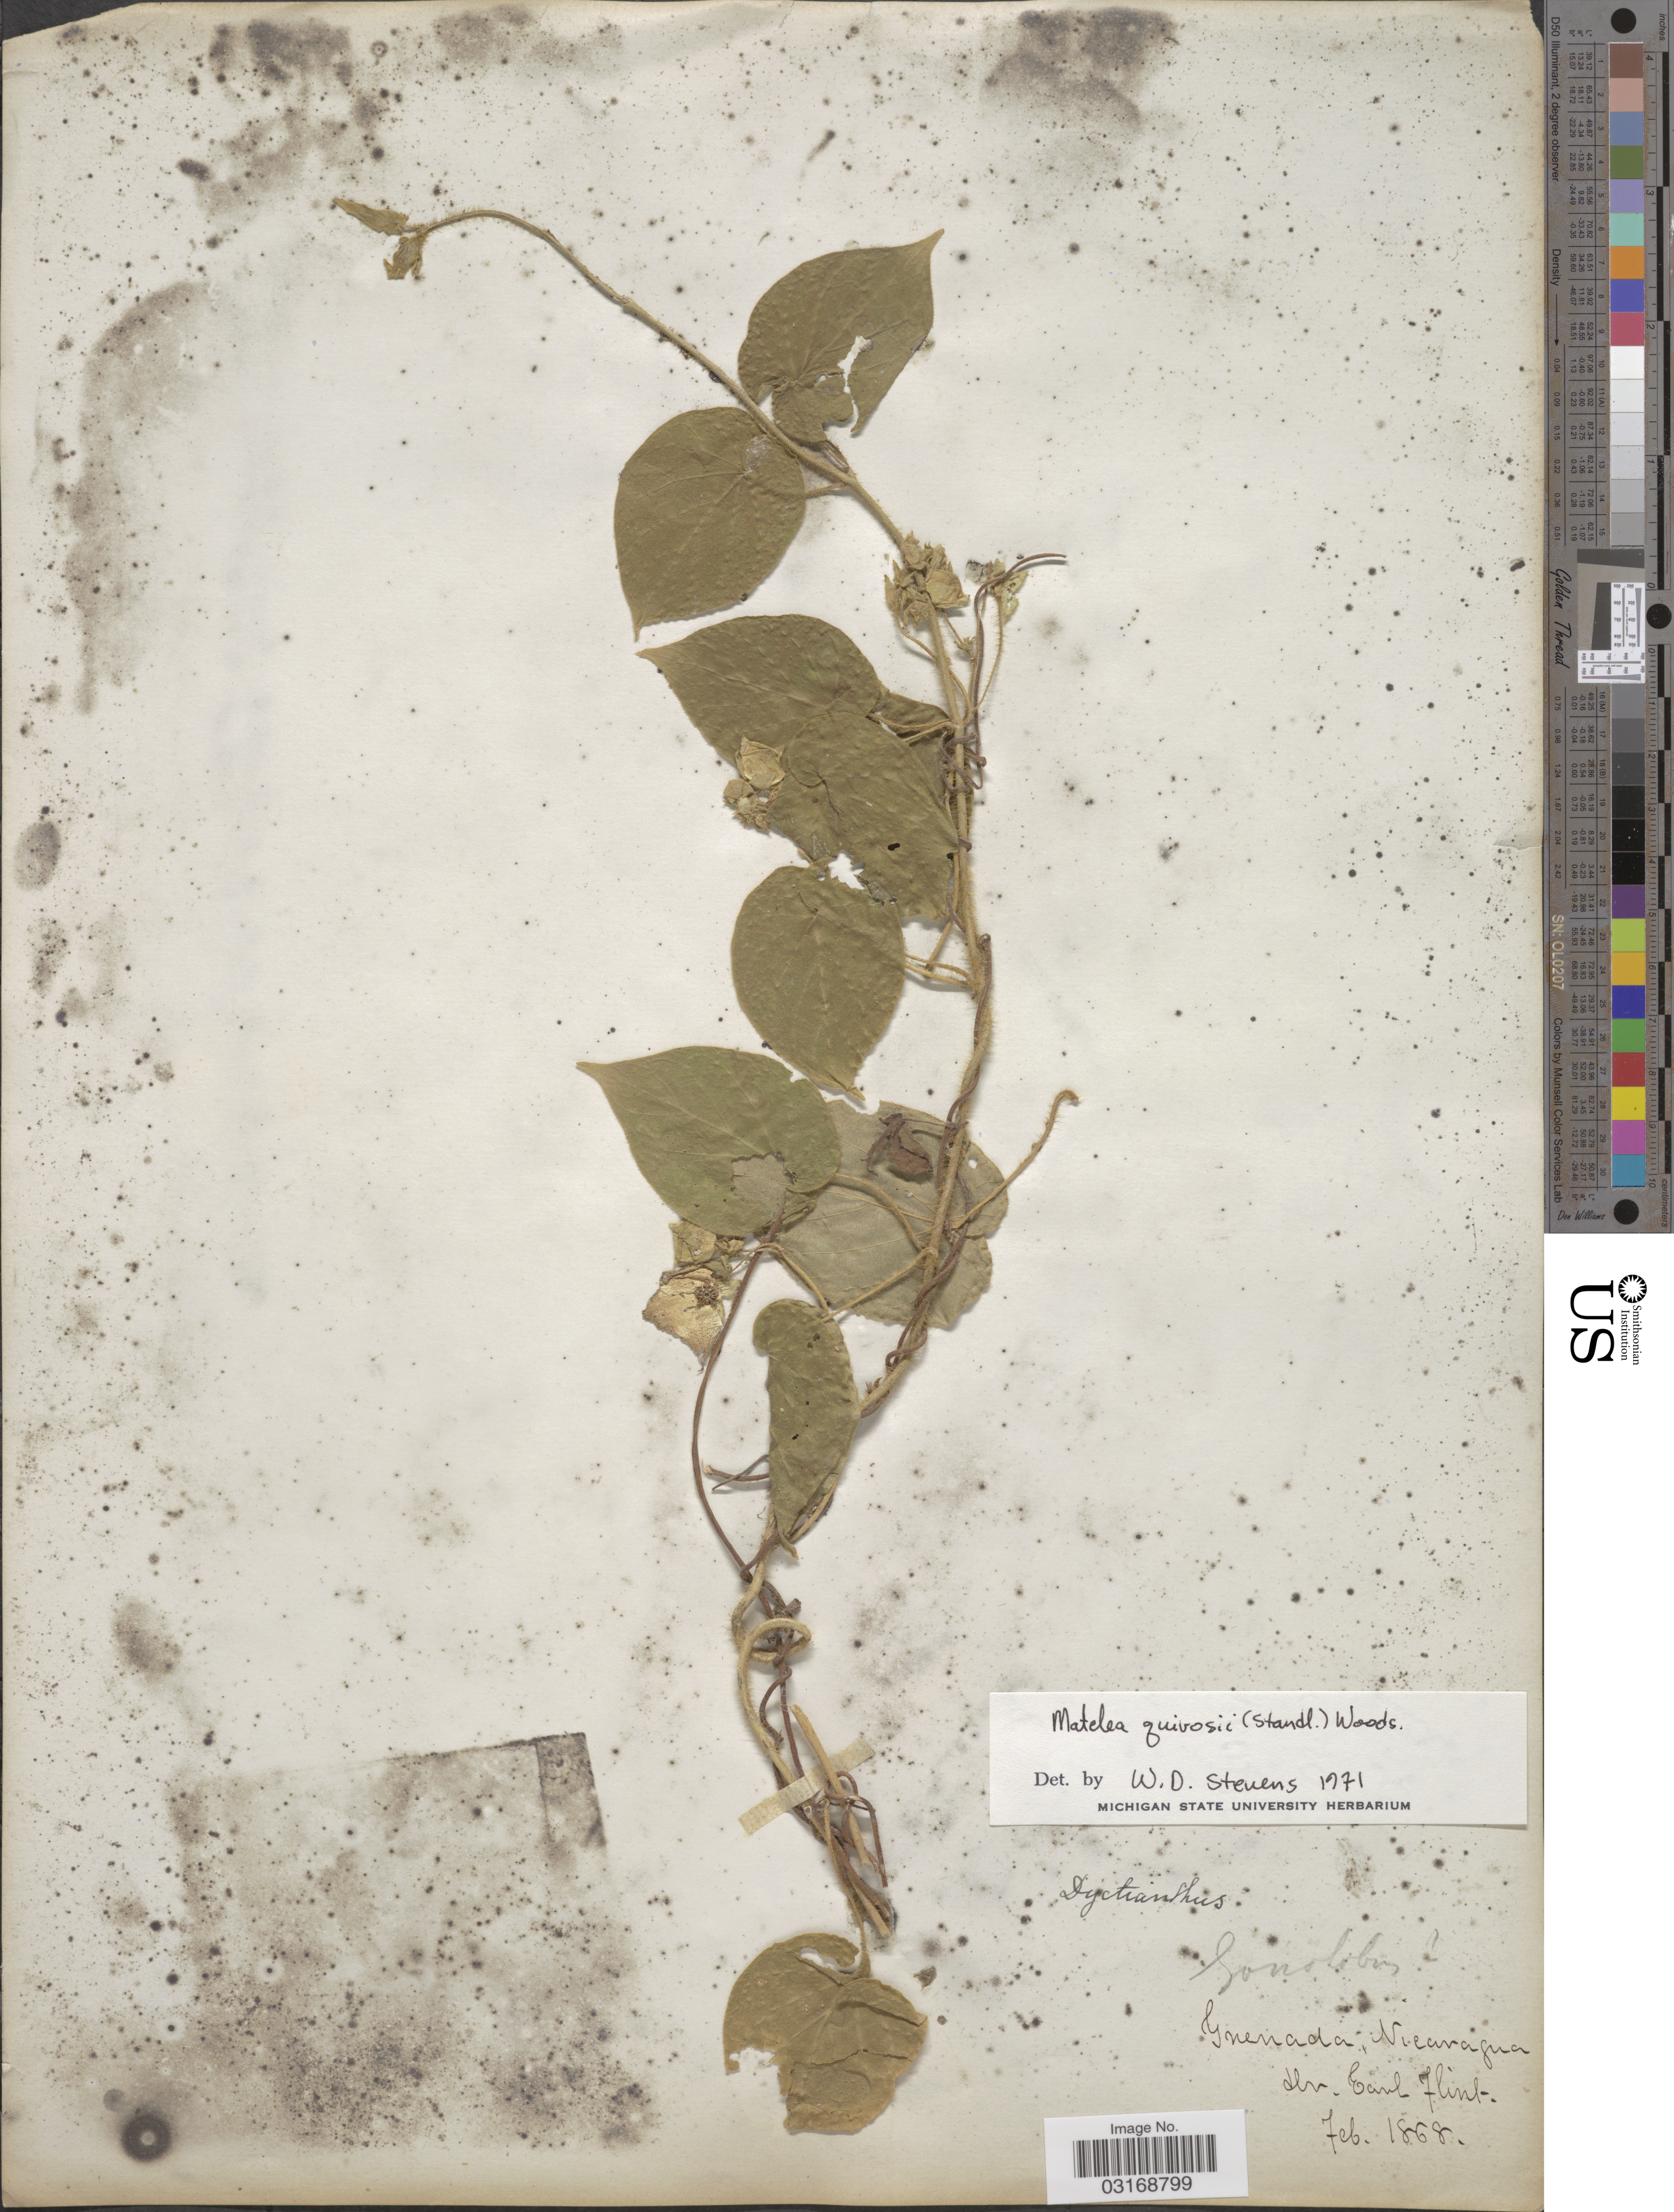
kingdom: Plantae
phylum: Tracheophyta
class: Magnoliopsida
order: Gentianales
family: Apocynaceae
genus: Matelea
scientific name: Matelea quirosii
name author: (Standl.) Woodson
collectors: E. Flint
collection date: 1868-02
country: Nicaragua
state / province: Granada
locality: Grenada.